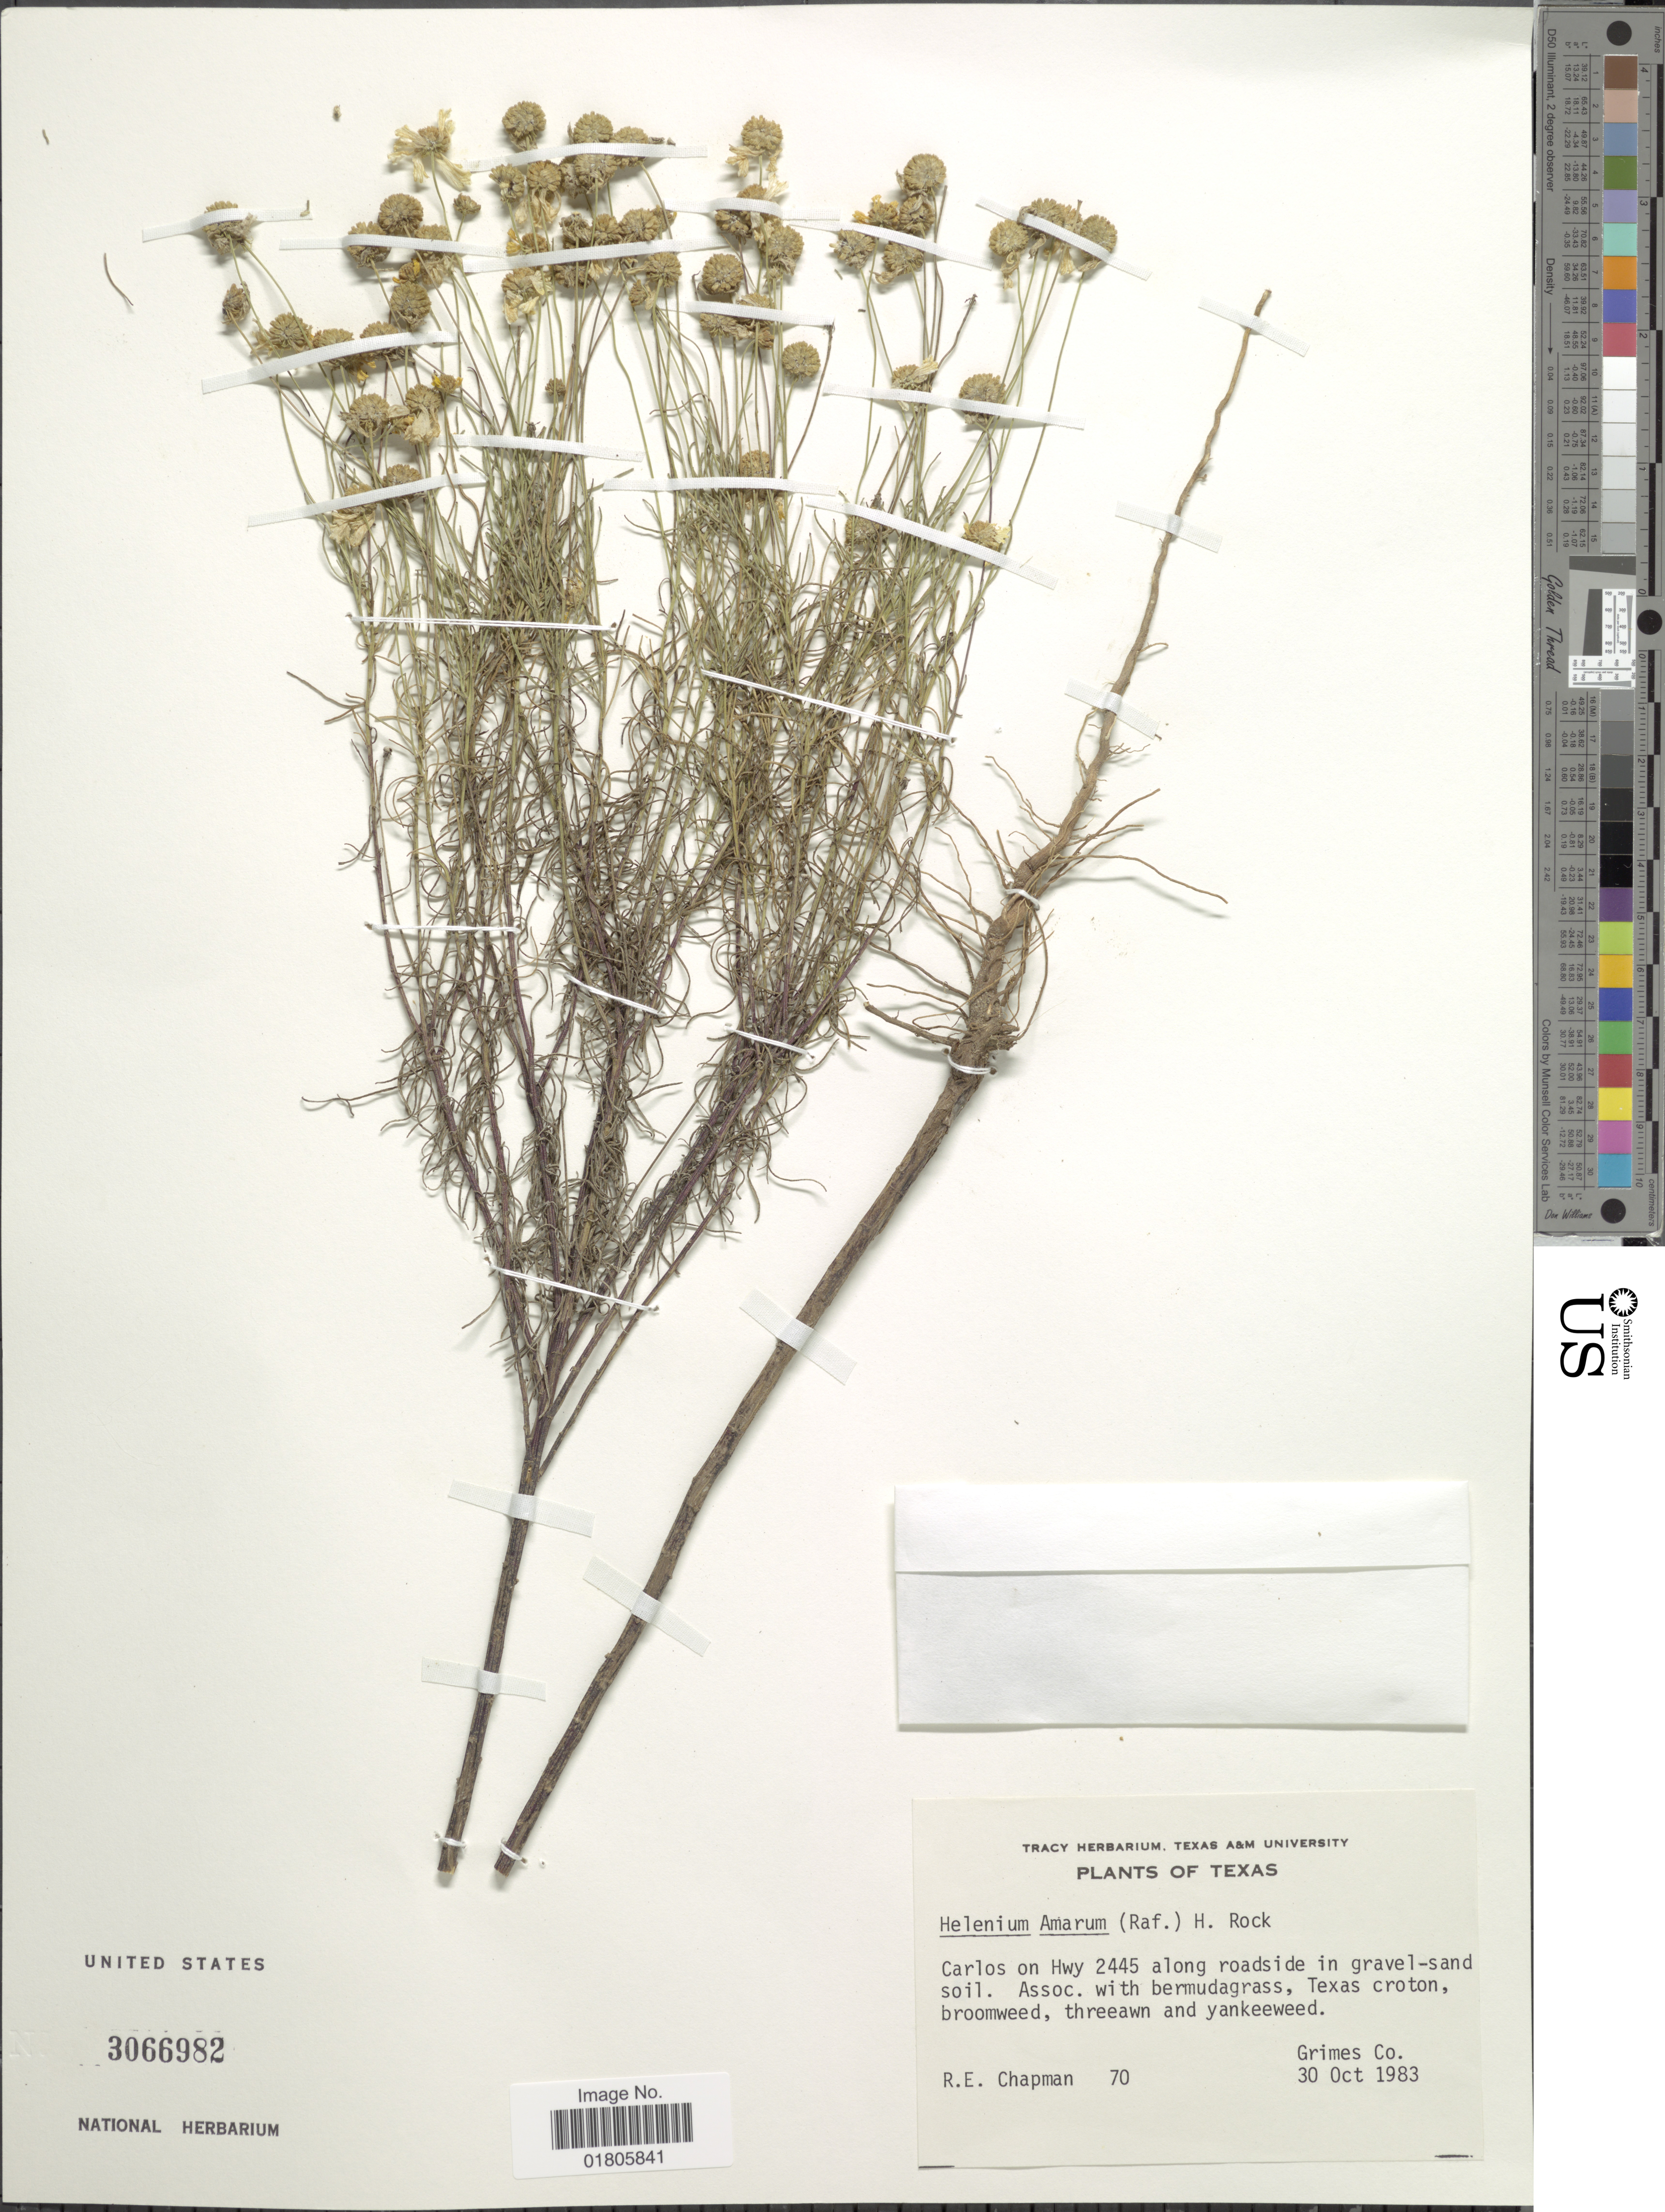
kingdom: Plantae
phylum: Tracheophyta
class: Magnoliopsida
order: Asterales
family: Asteraceae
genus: Helenium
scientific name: Helenium amarum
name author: (Raf.) H. Rock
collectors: R. Chapman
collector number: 70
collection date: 1983-10-30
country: United States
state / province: Texas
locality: Carlos on Hwy 2445 along roadside. Grimes Co.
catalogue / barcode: US 3066982